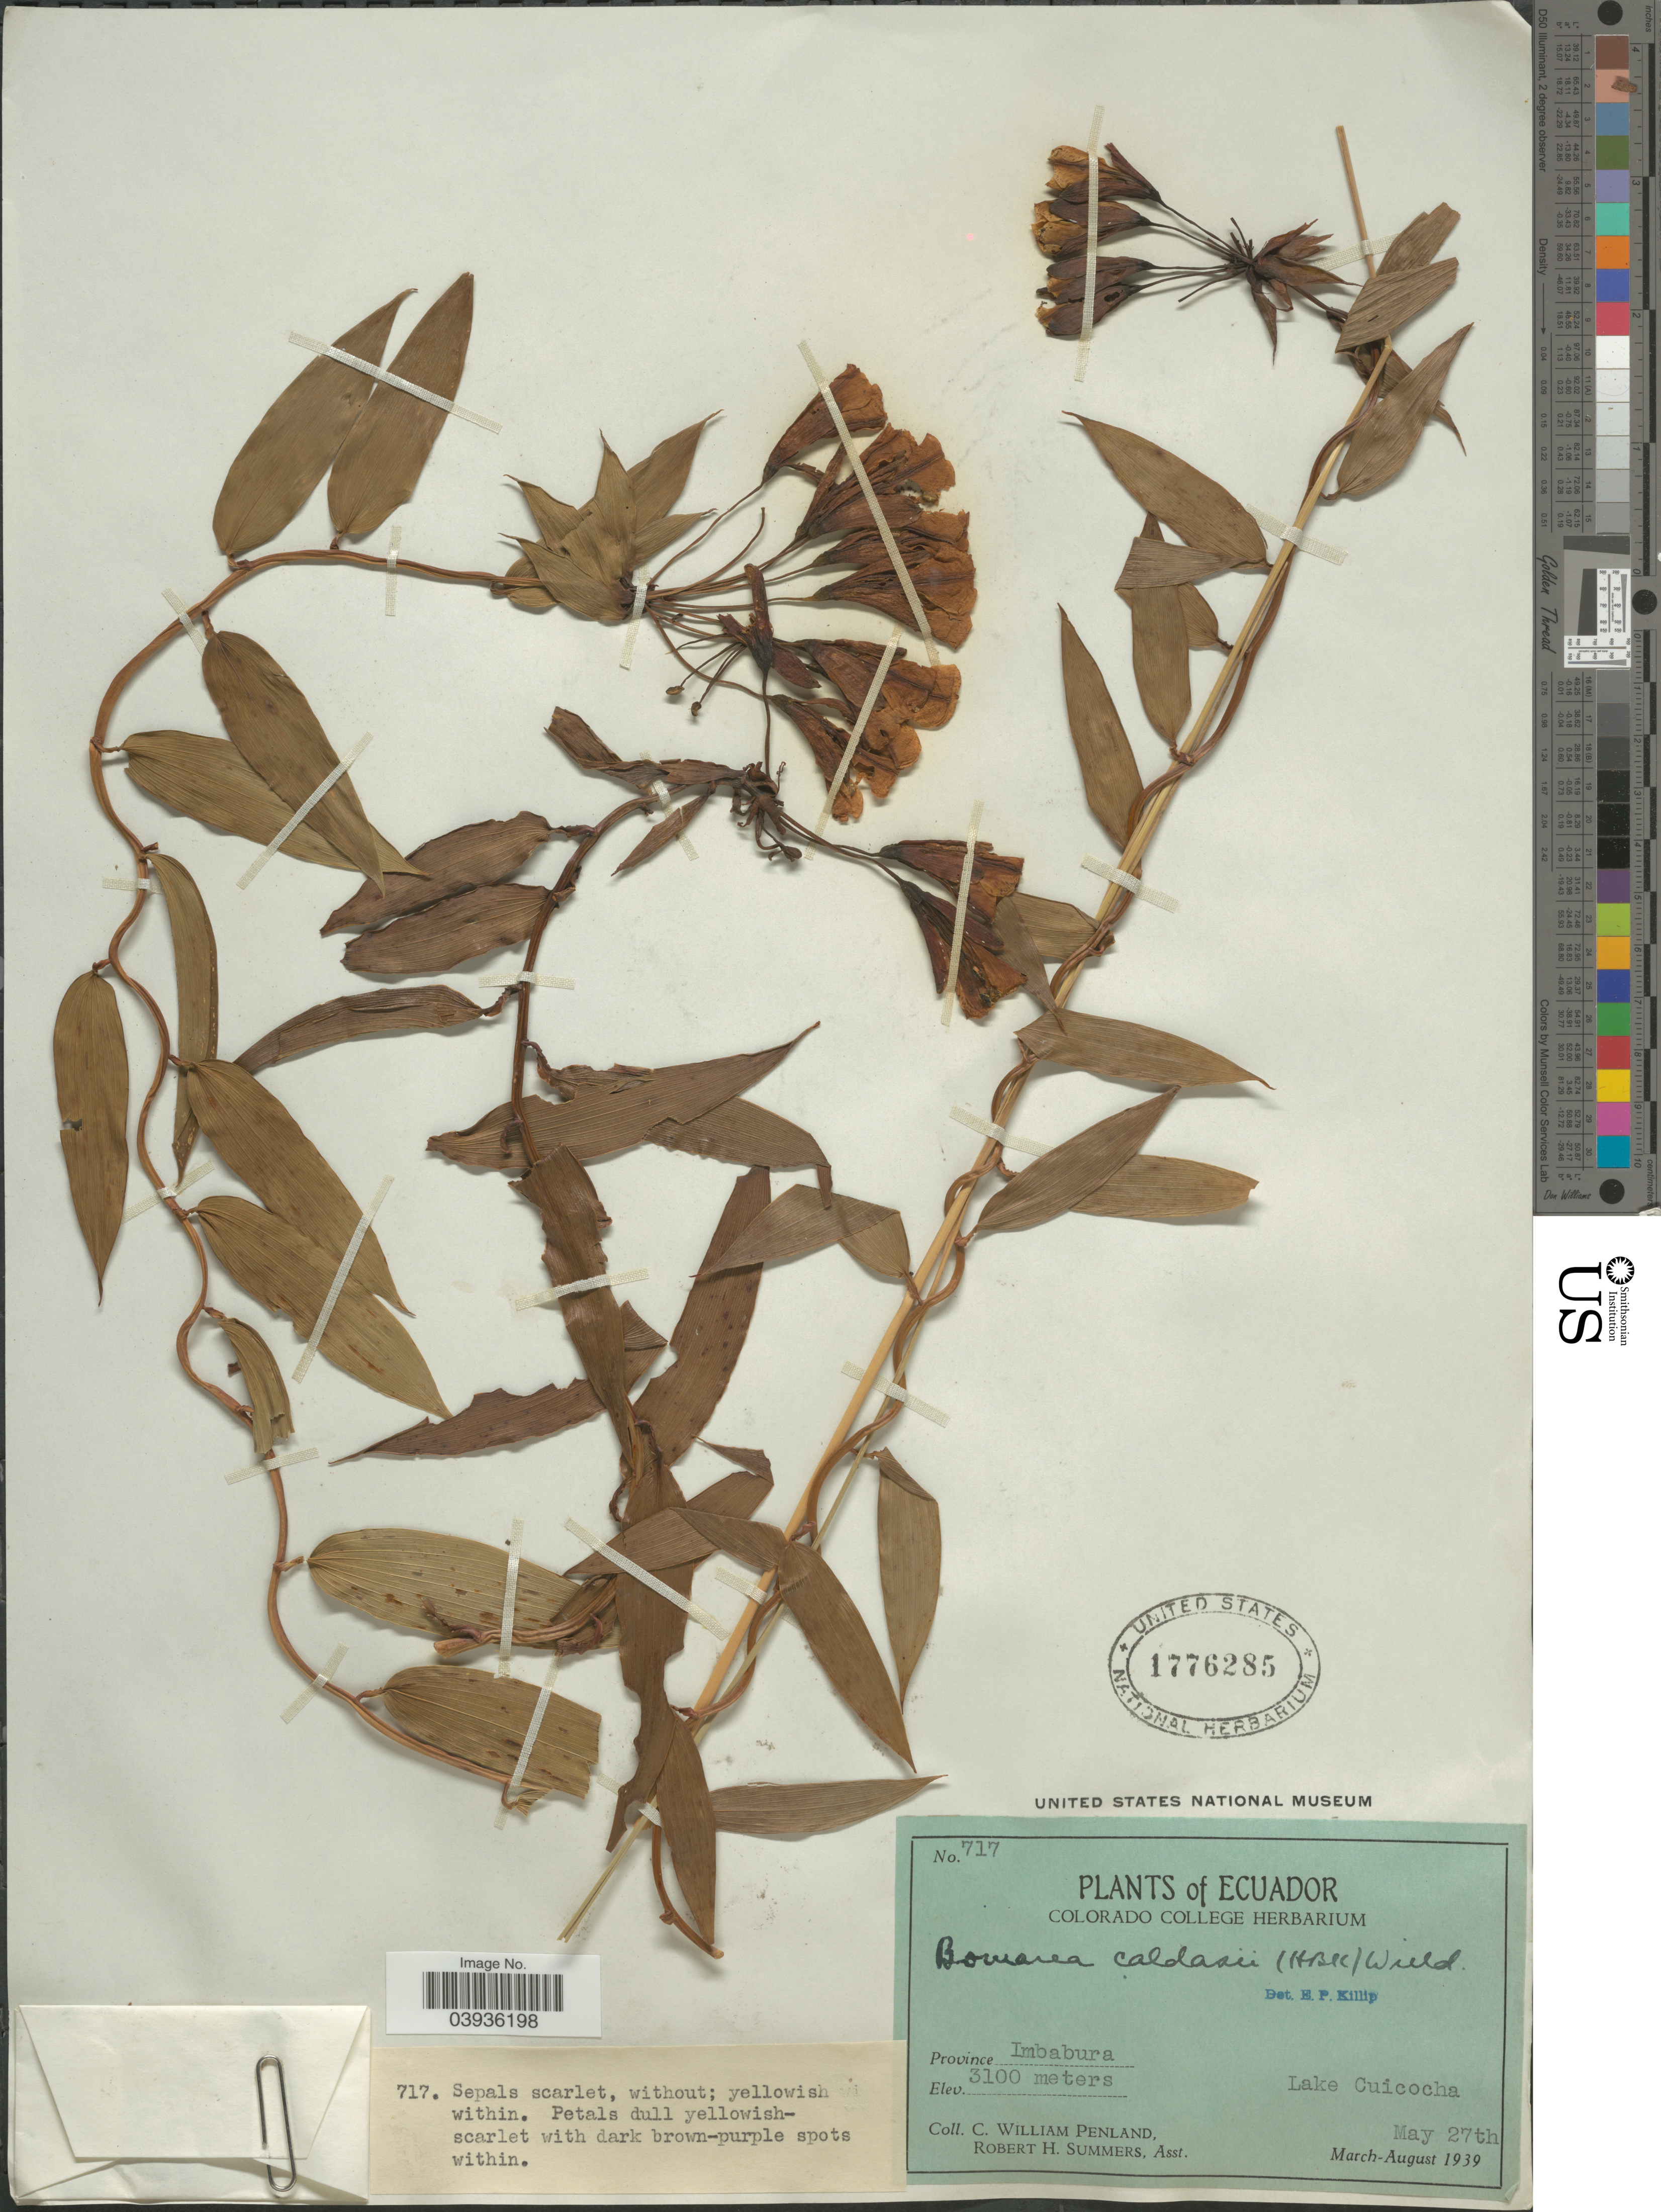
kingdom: Plantae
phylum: Tracheophyta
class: Liliopsida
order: Liliales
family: Alstroemeriaceae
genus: Bomarea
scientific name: Bomarea caldasii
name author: (Kunth) Asch. & Graebener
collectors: C. W. Penland & R. Summers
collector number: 717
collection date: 1939-05-27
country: Ecuador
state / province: Imbabura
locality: Lake Cuicocha.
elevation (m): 3100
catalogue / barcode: US 1776285